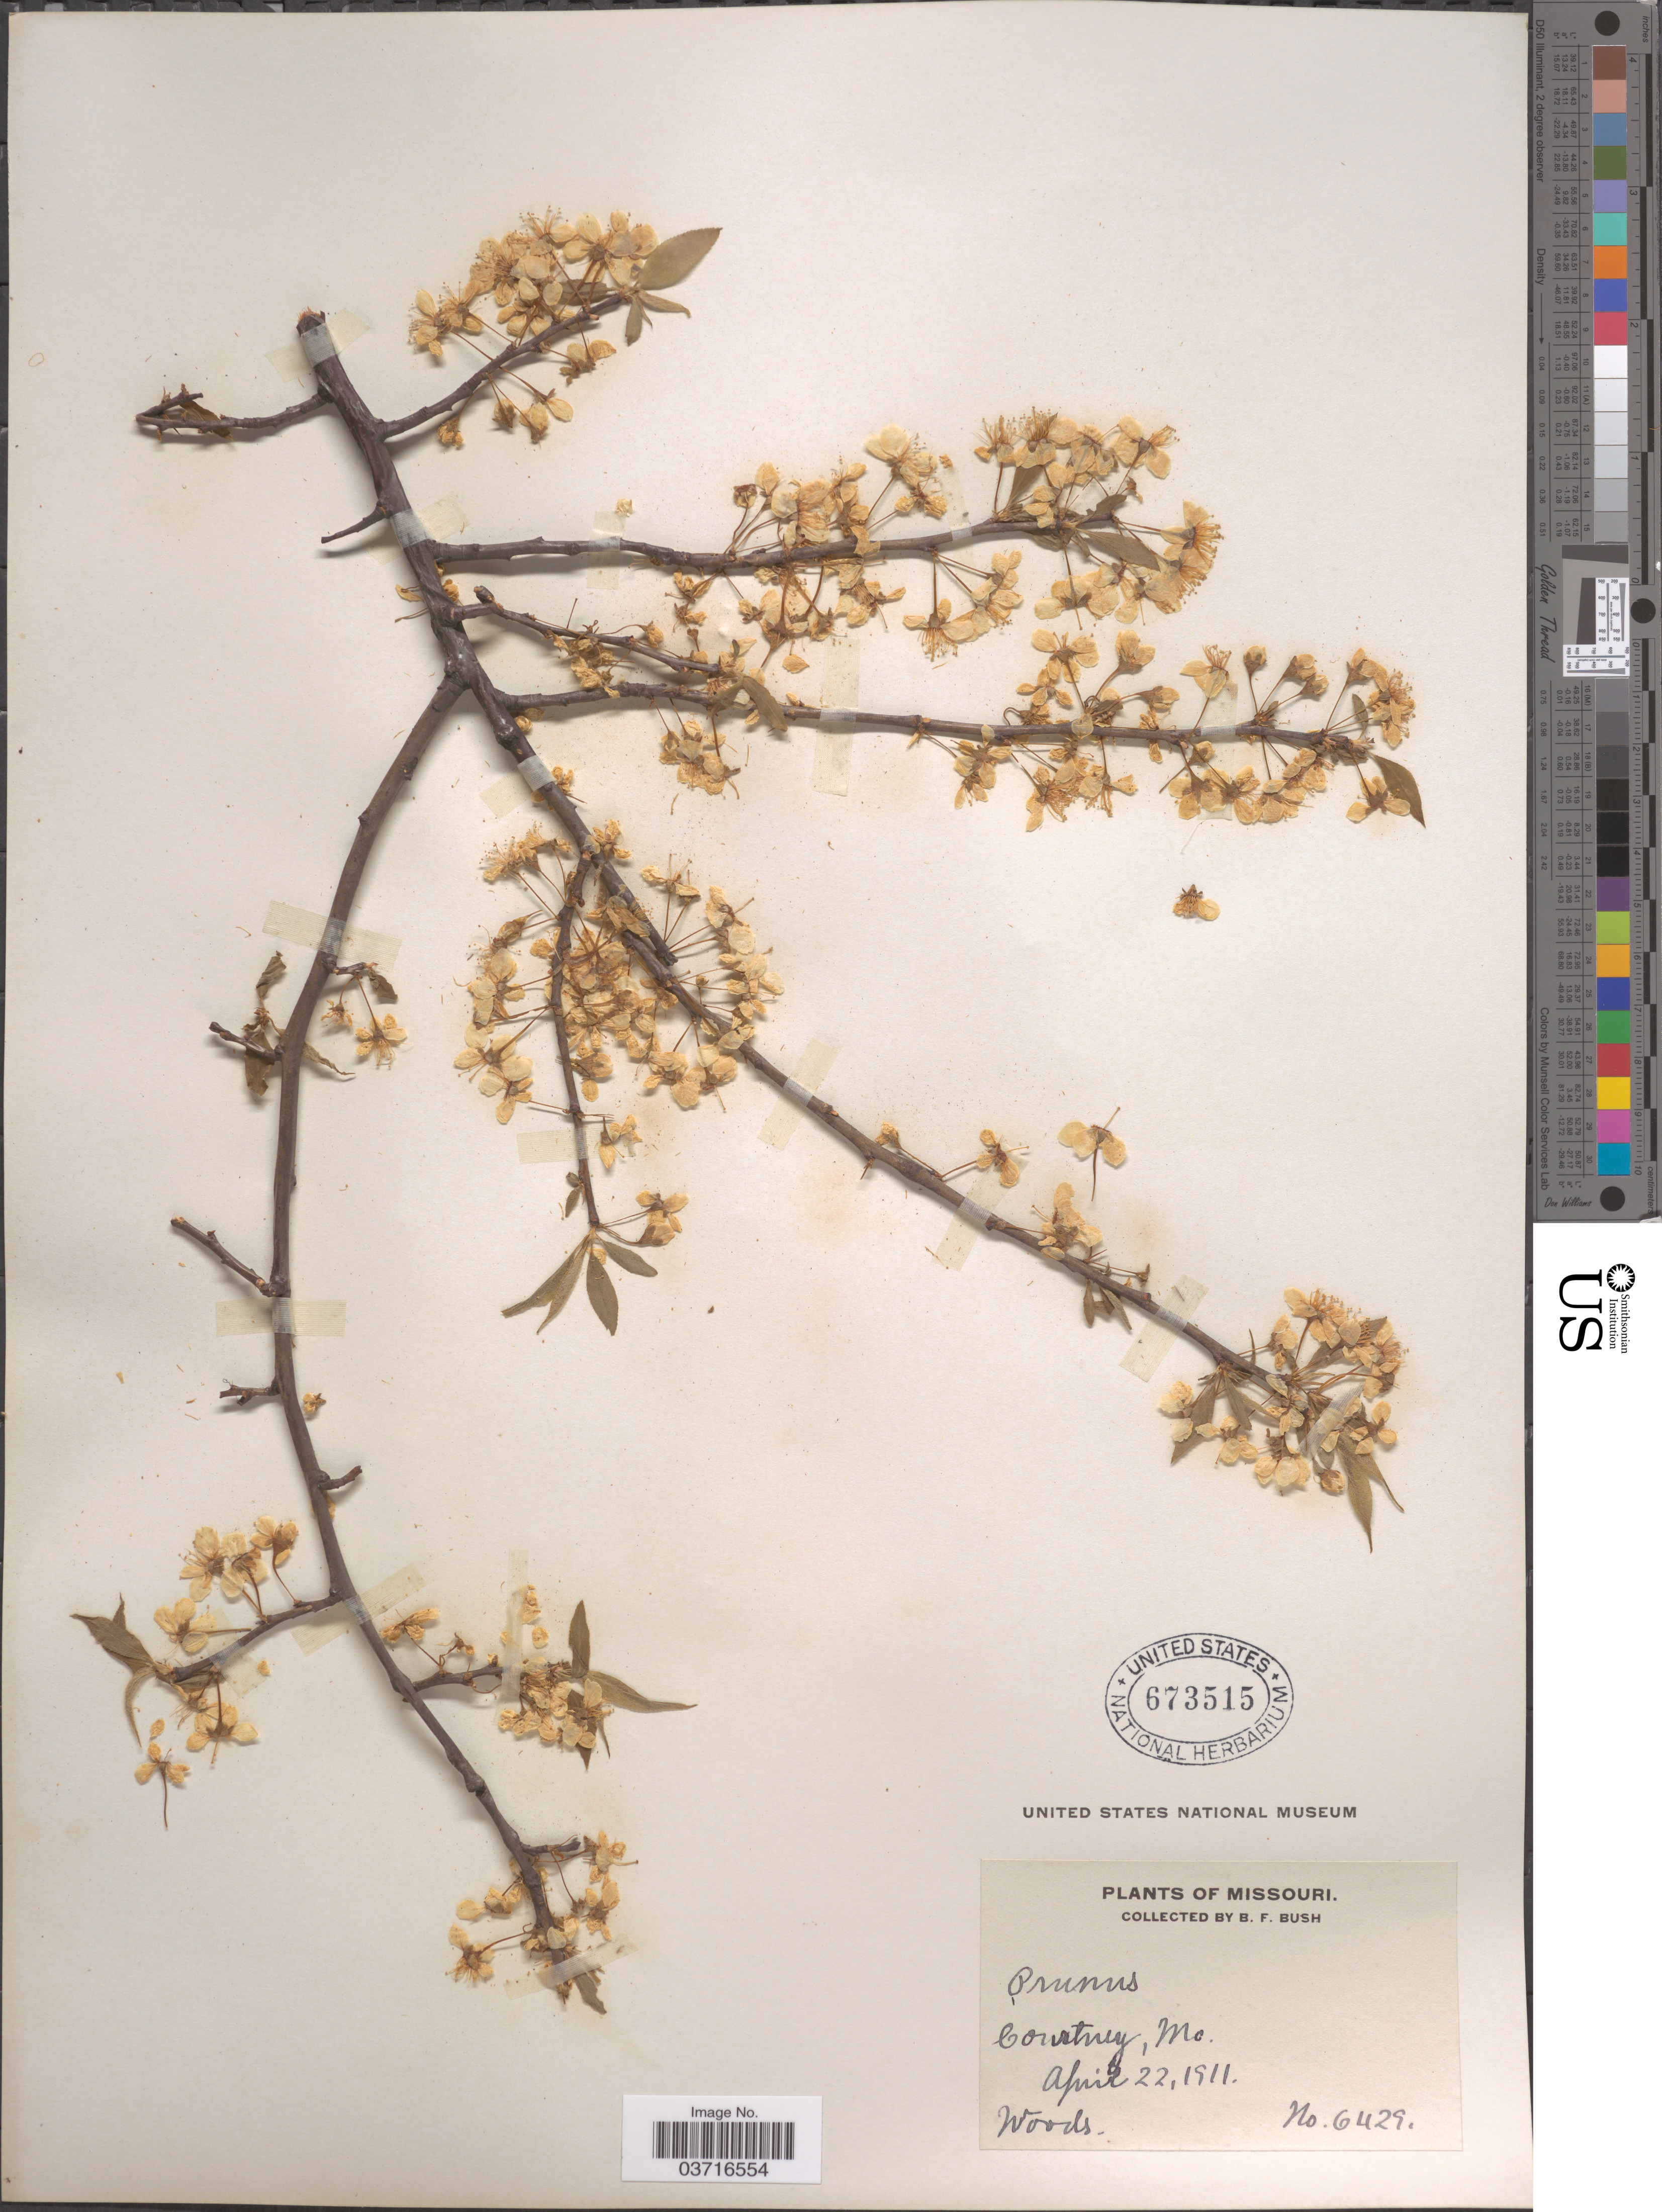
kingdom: Plantae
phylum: Tracheophyta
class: Magnoliopsida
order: Rosales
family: Rosaceae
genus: Prunus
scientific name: Prunus sp.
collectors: B. F. Bush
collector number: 6429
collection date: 1911-04-22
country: United States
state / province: Missouri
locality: Courtney.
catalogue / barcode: US 673515